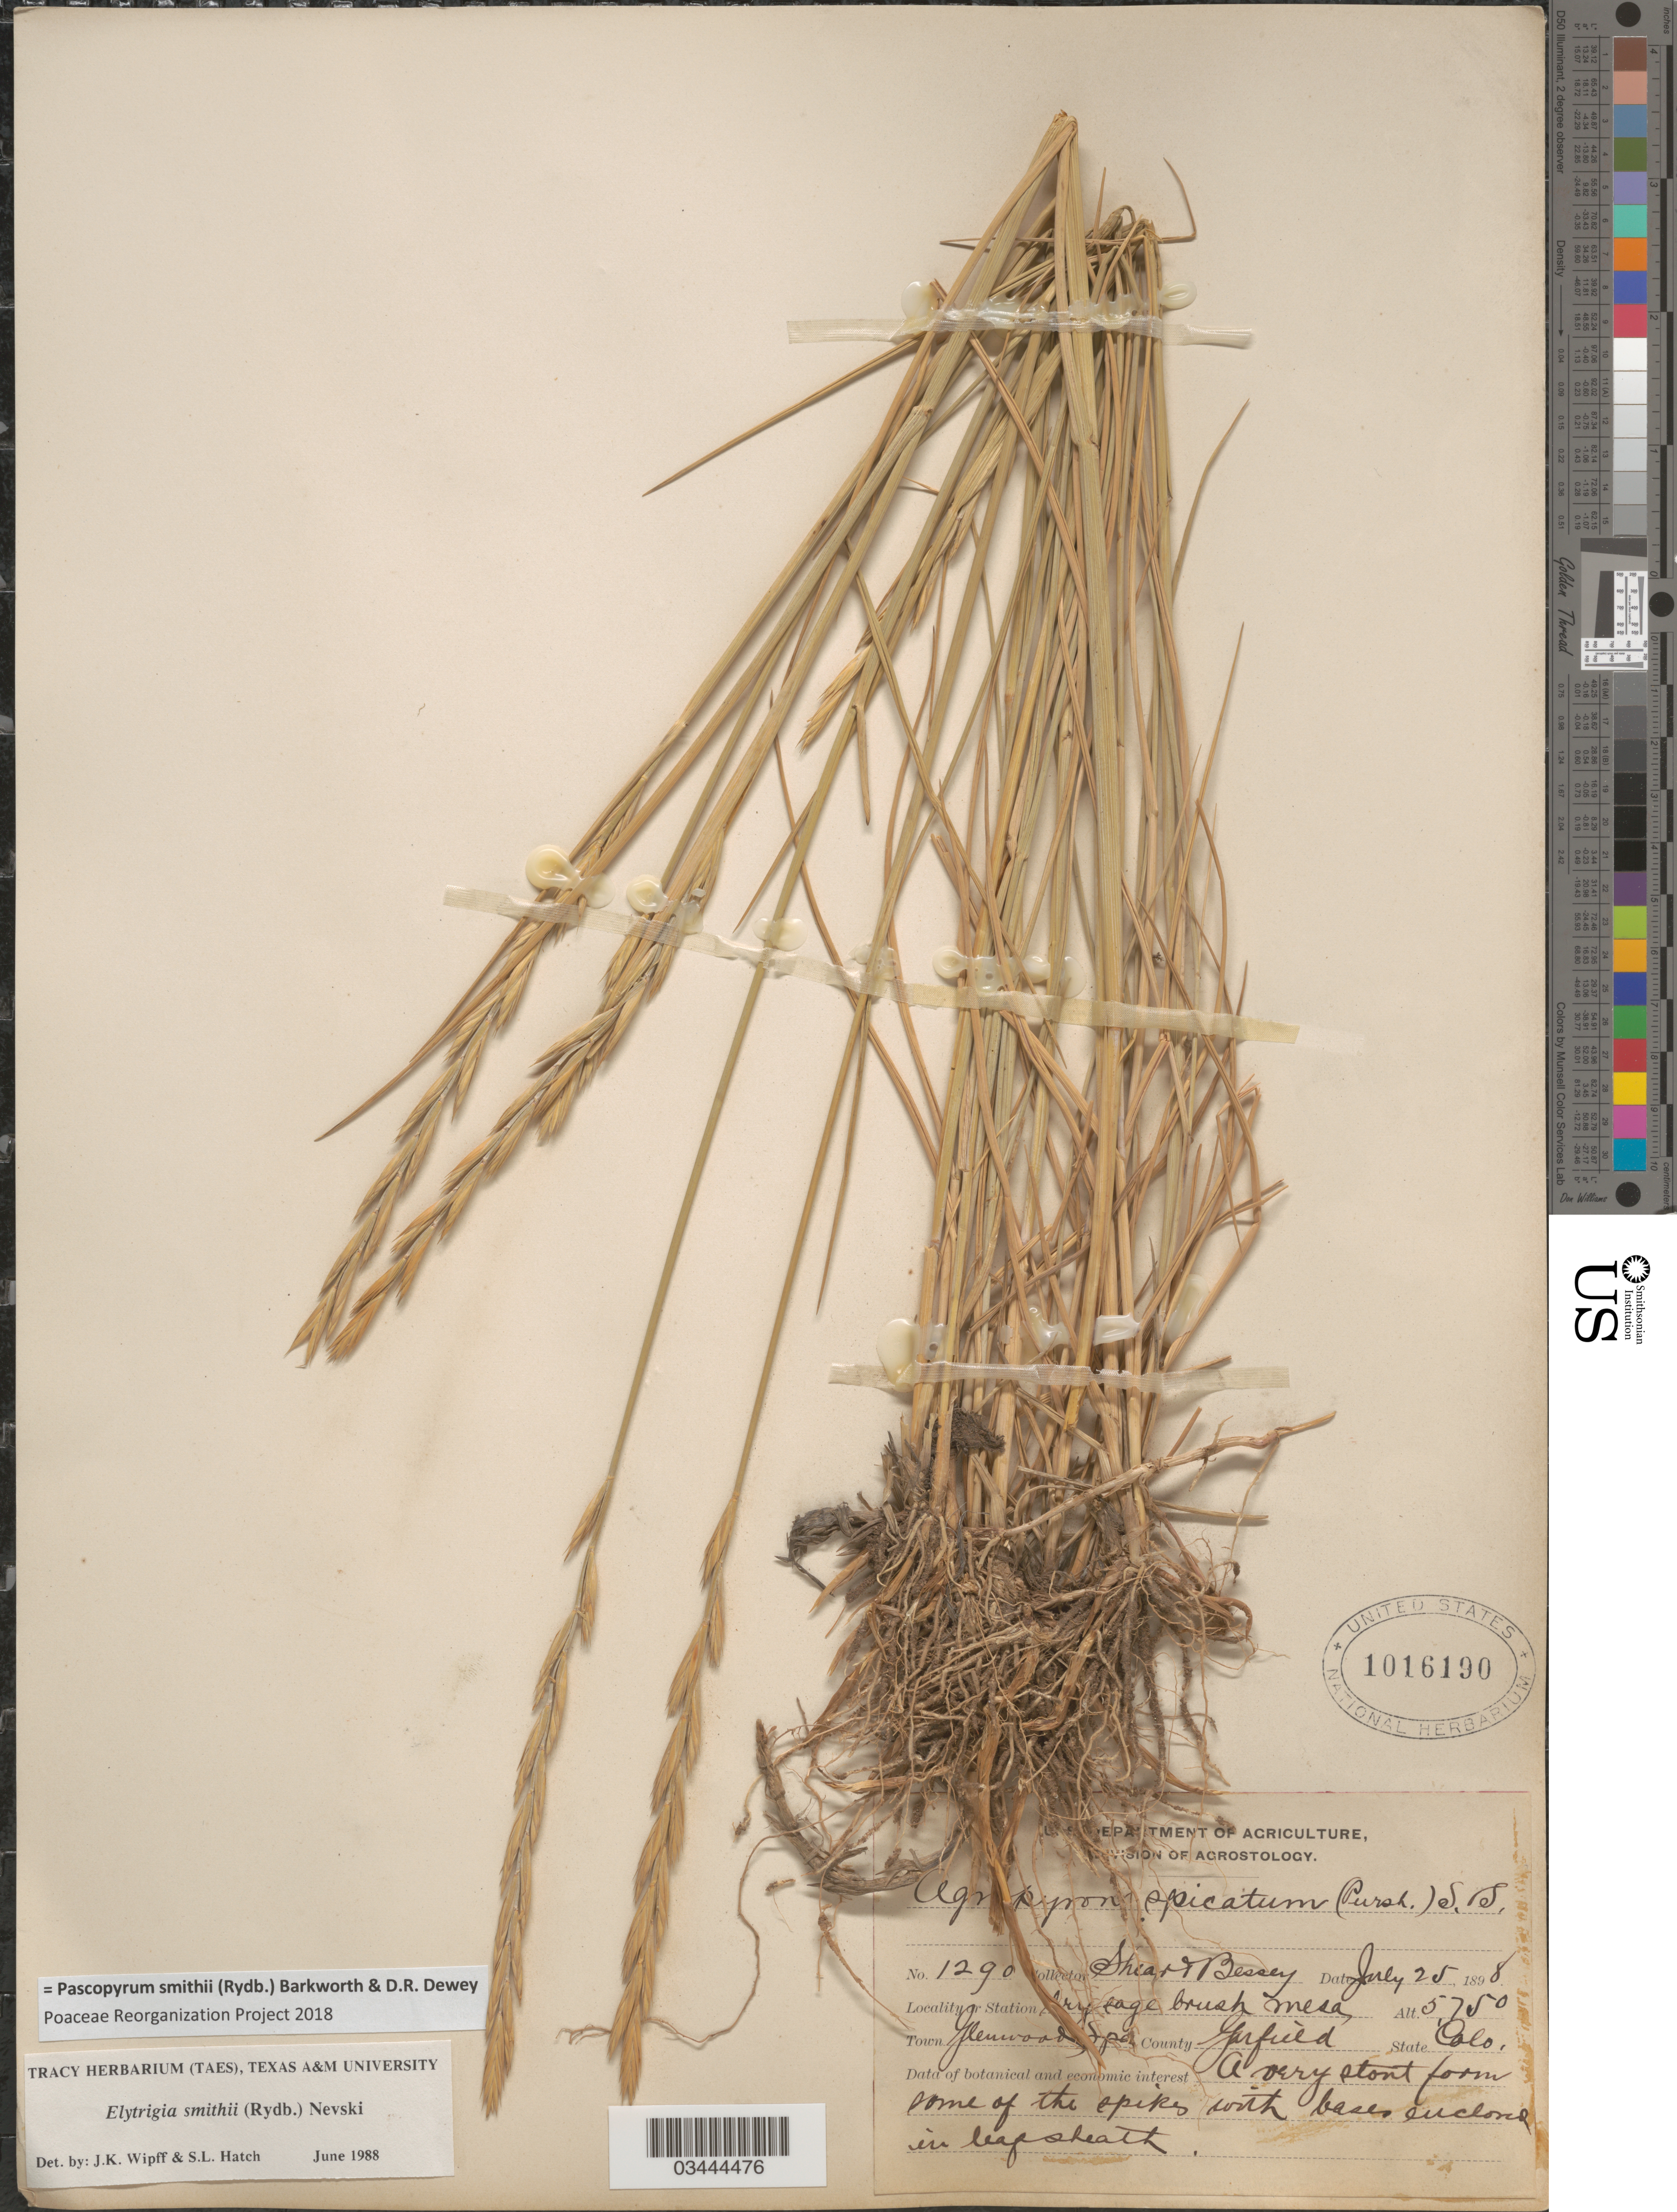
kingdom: Plantae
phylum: Tracheophyta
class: Liliopsida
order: Poales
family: Poaceae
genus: Pascopyrum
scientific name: Pascopyrum smithii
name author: (Rydb.) Barkworth & Dewey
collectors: -- Shear & -. Bessey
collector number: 1290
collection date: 1898-07-25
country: United States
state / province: Colorado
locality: Dry sage brush mesa. Town Glenwood Spa. County Garfield.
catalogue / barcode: US 1016190